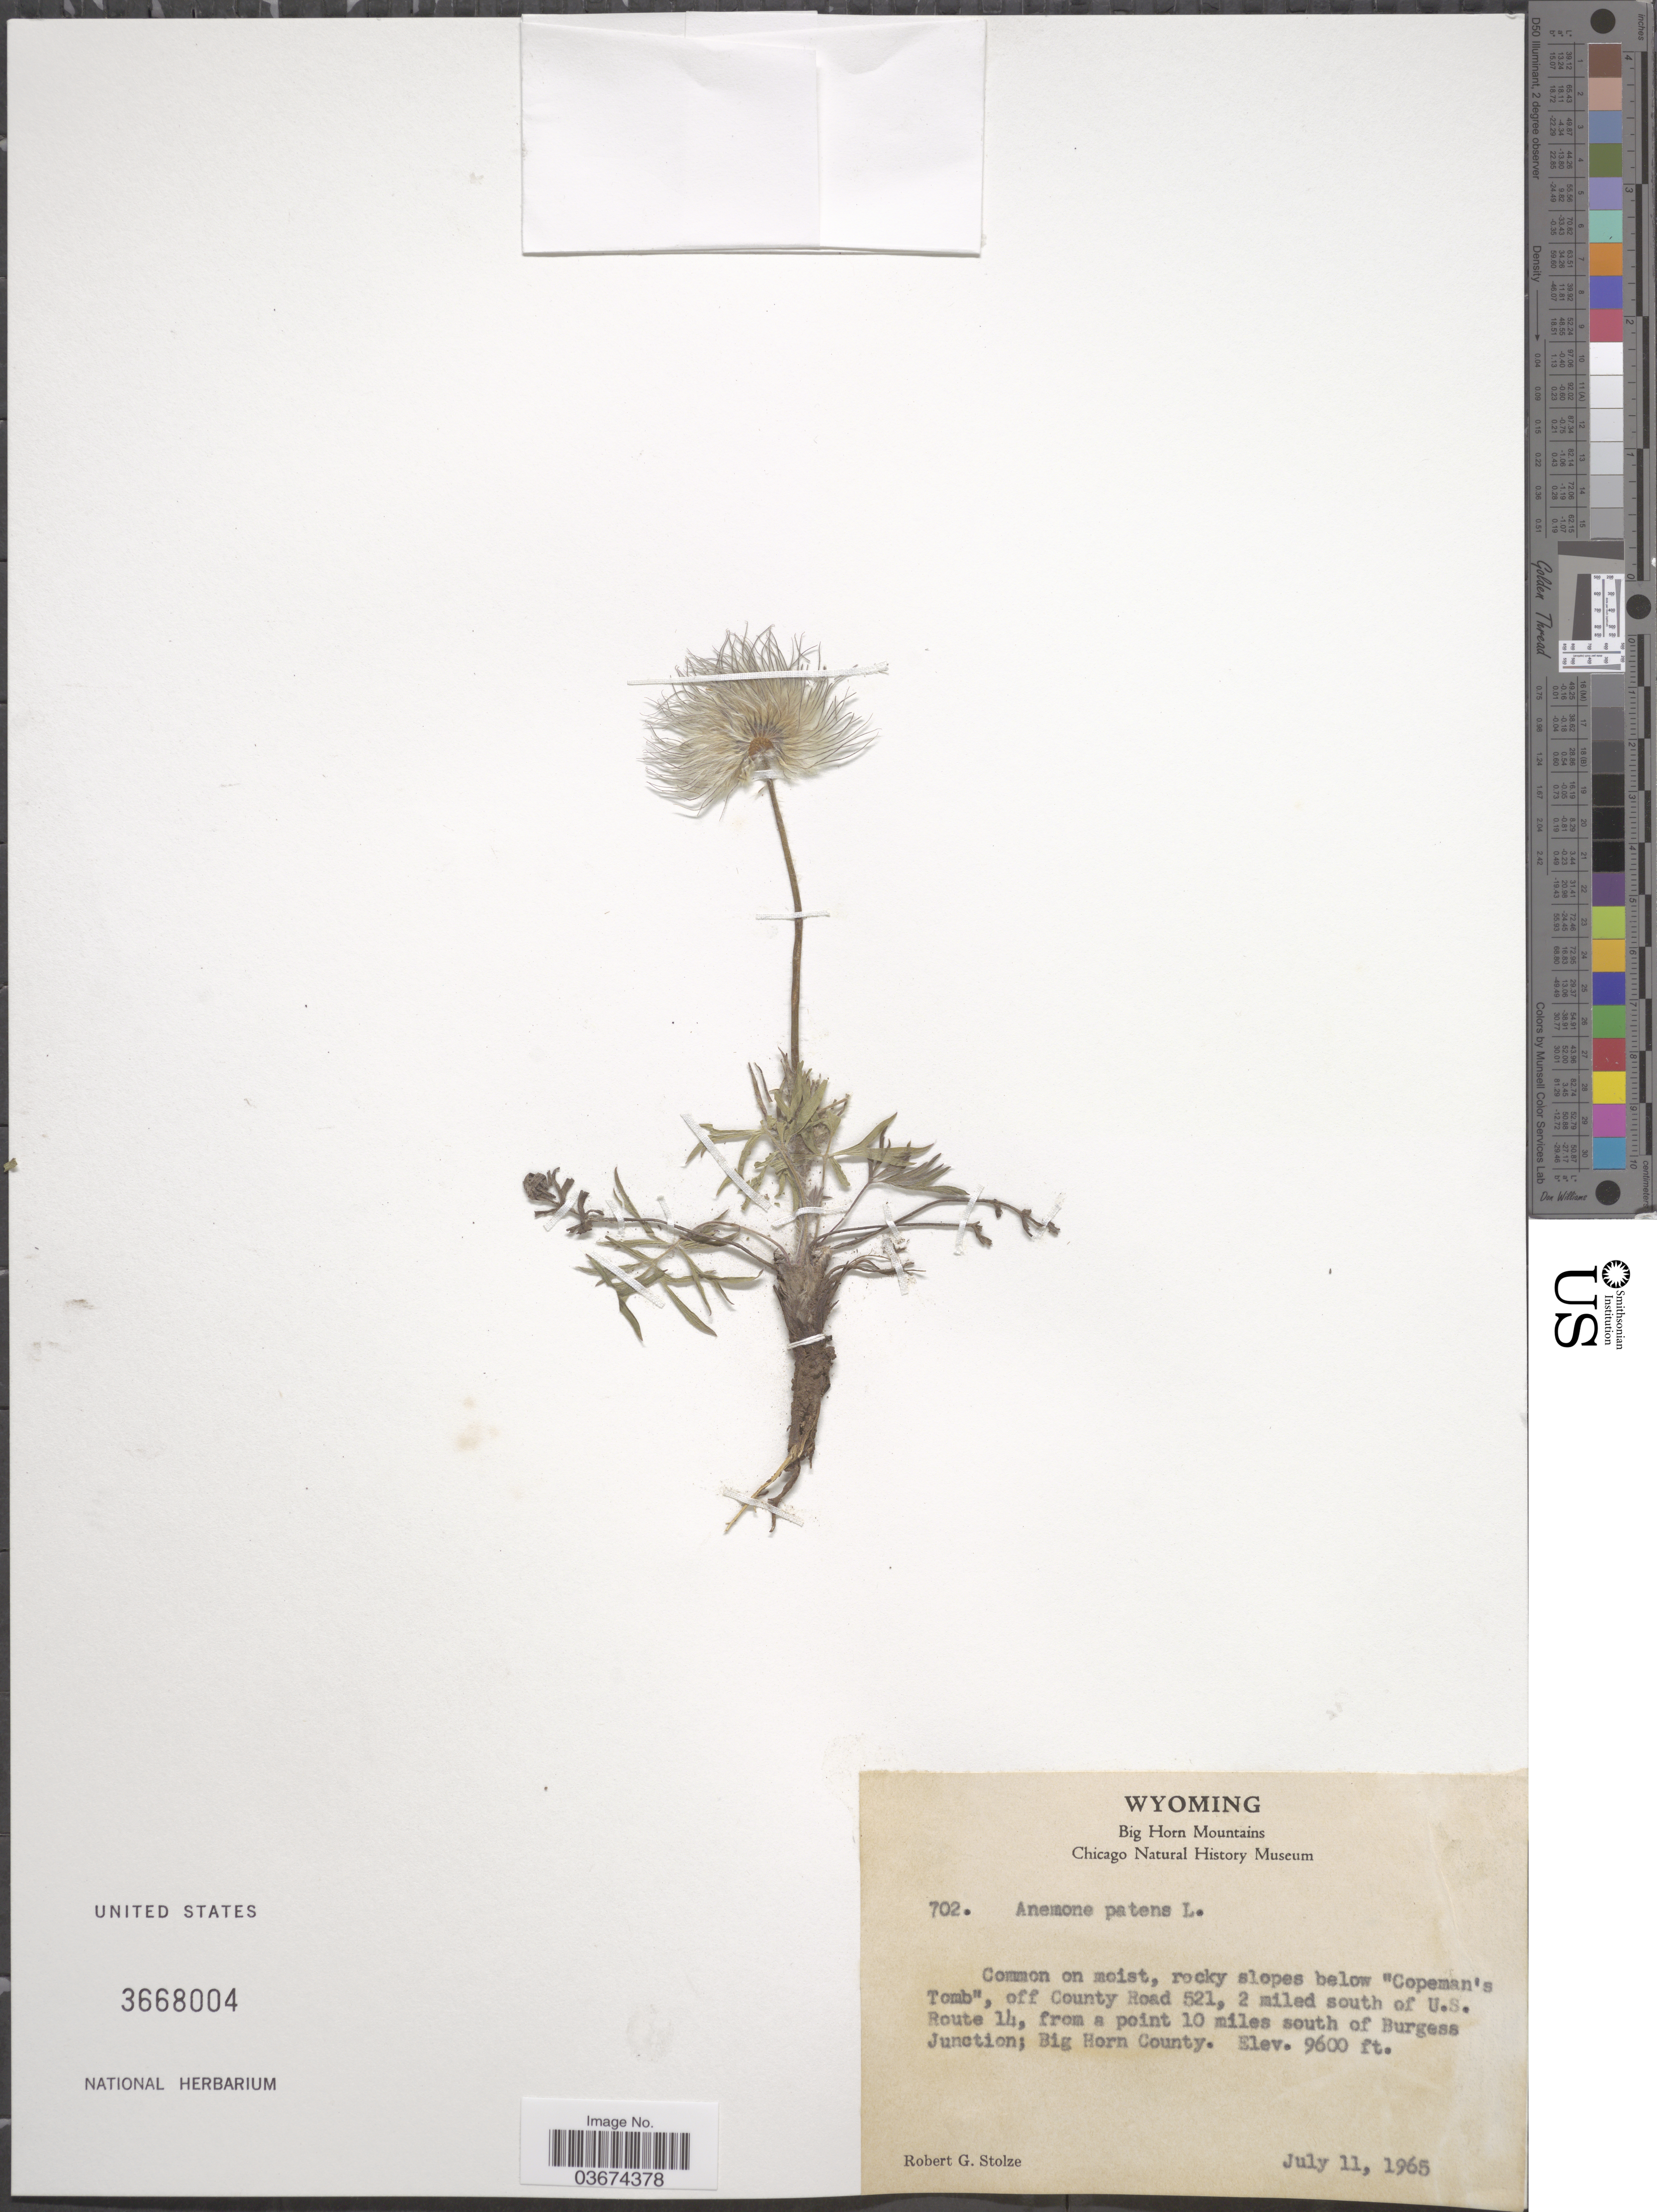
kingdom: Plantae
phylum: Tracheophyta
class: Magnoliopsida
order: Ranunculales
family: Ranunculaceae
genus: Pulsatilla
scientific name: Pulsatilla nuttalliana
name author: (DC.) Bercht. & J. Presl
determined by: Strong, Mark T., (BOT), Smithsonian Institution - National Museum of Natural History (UNITED STATES)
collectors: R. G. Stolze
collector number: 702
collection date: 1965-07-11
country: United States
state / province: Wyoming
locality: Below "Copeman's Tomb", off County Road 521, 2 miled south of U.S. Route 14, from a point 10 miles south of Burgess Junction; Big Horn County.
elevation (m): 2926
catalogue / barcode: US 3668004